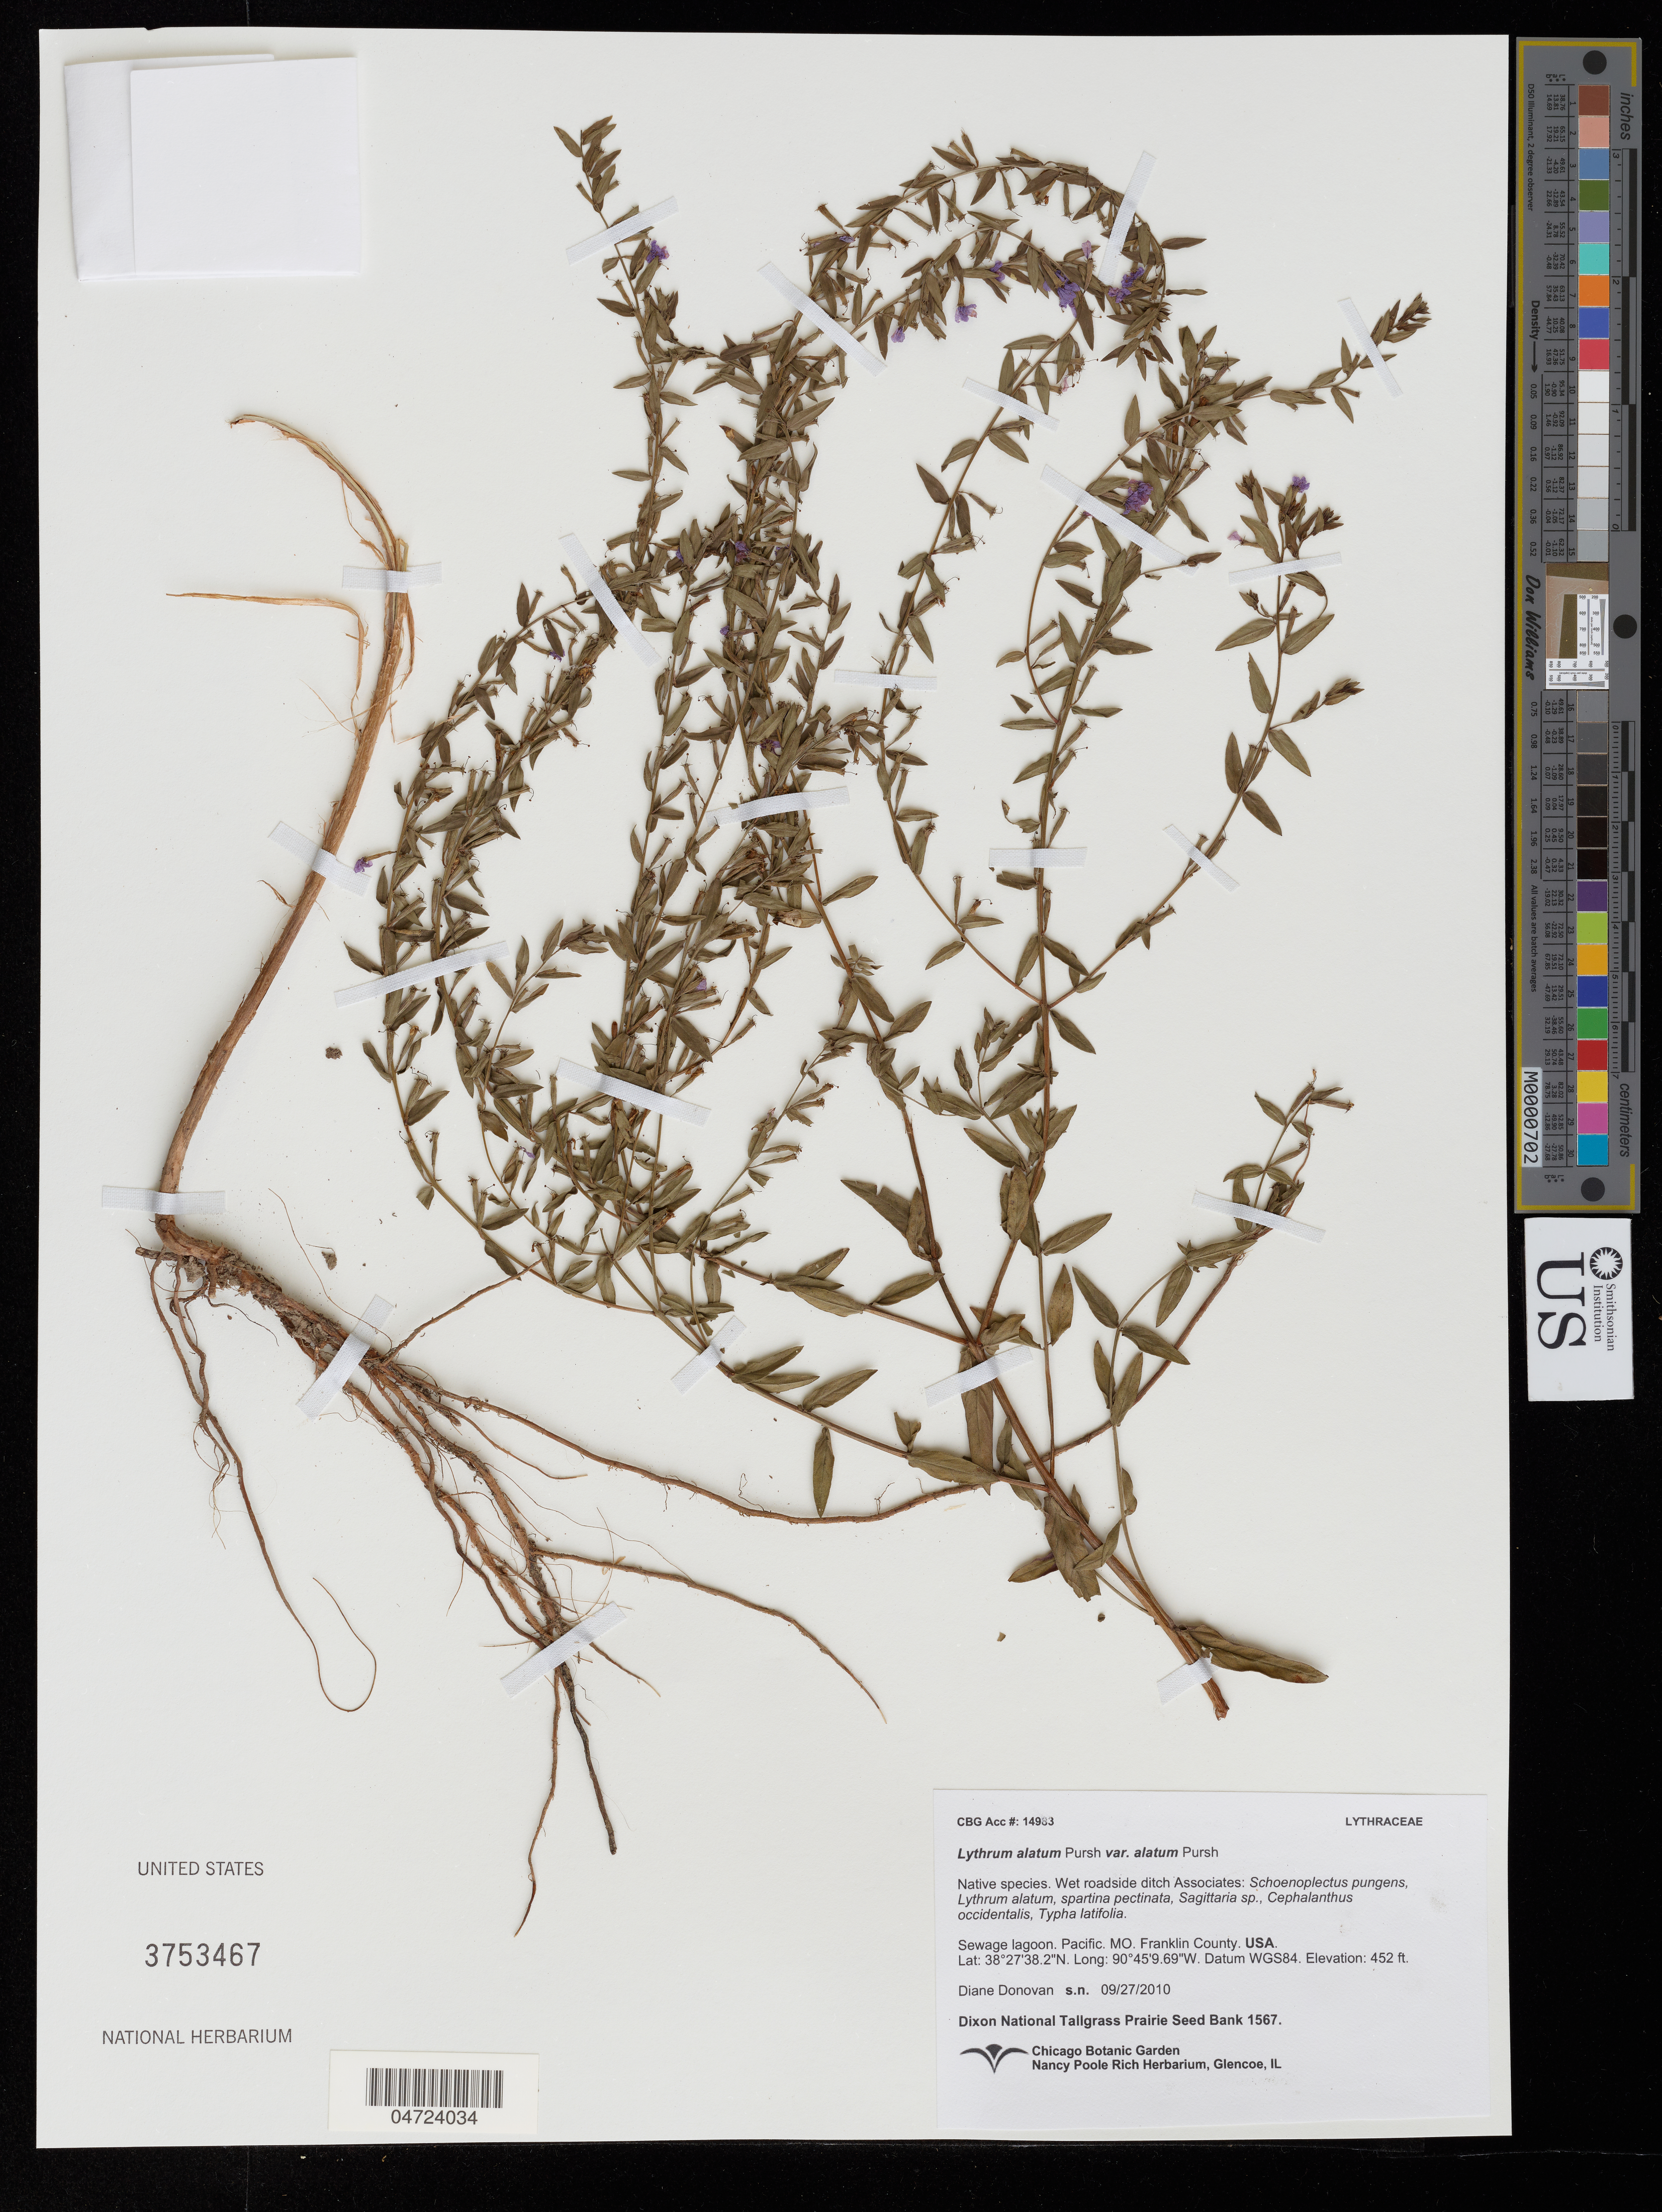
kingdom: Plantae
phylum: Tracheophyta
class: Magnoliopsida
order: Myrtales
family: Lythraceae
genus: Lythrum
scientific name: Lythrum alatum var. alatum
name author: Pursh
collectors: D. Donovan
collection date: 2010-09-27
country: United States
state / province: Missouri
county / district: Franklin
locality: Sewage lagoon. Pacific. MO. Franklin County.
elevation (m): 138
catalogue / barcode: US 3753467